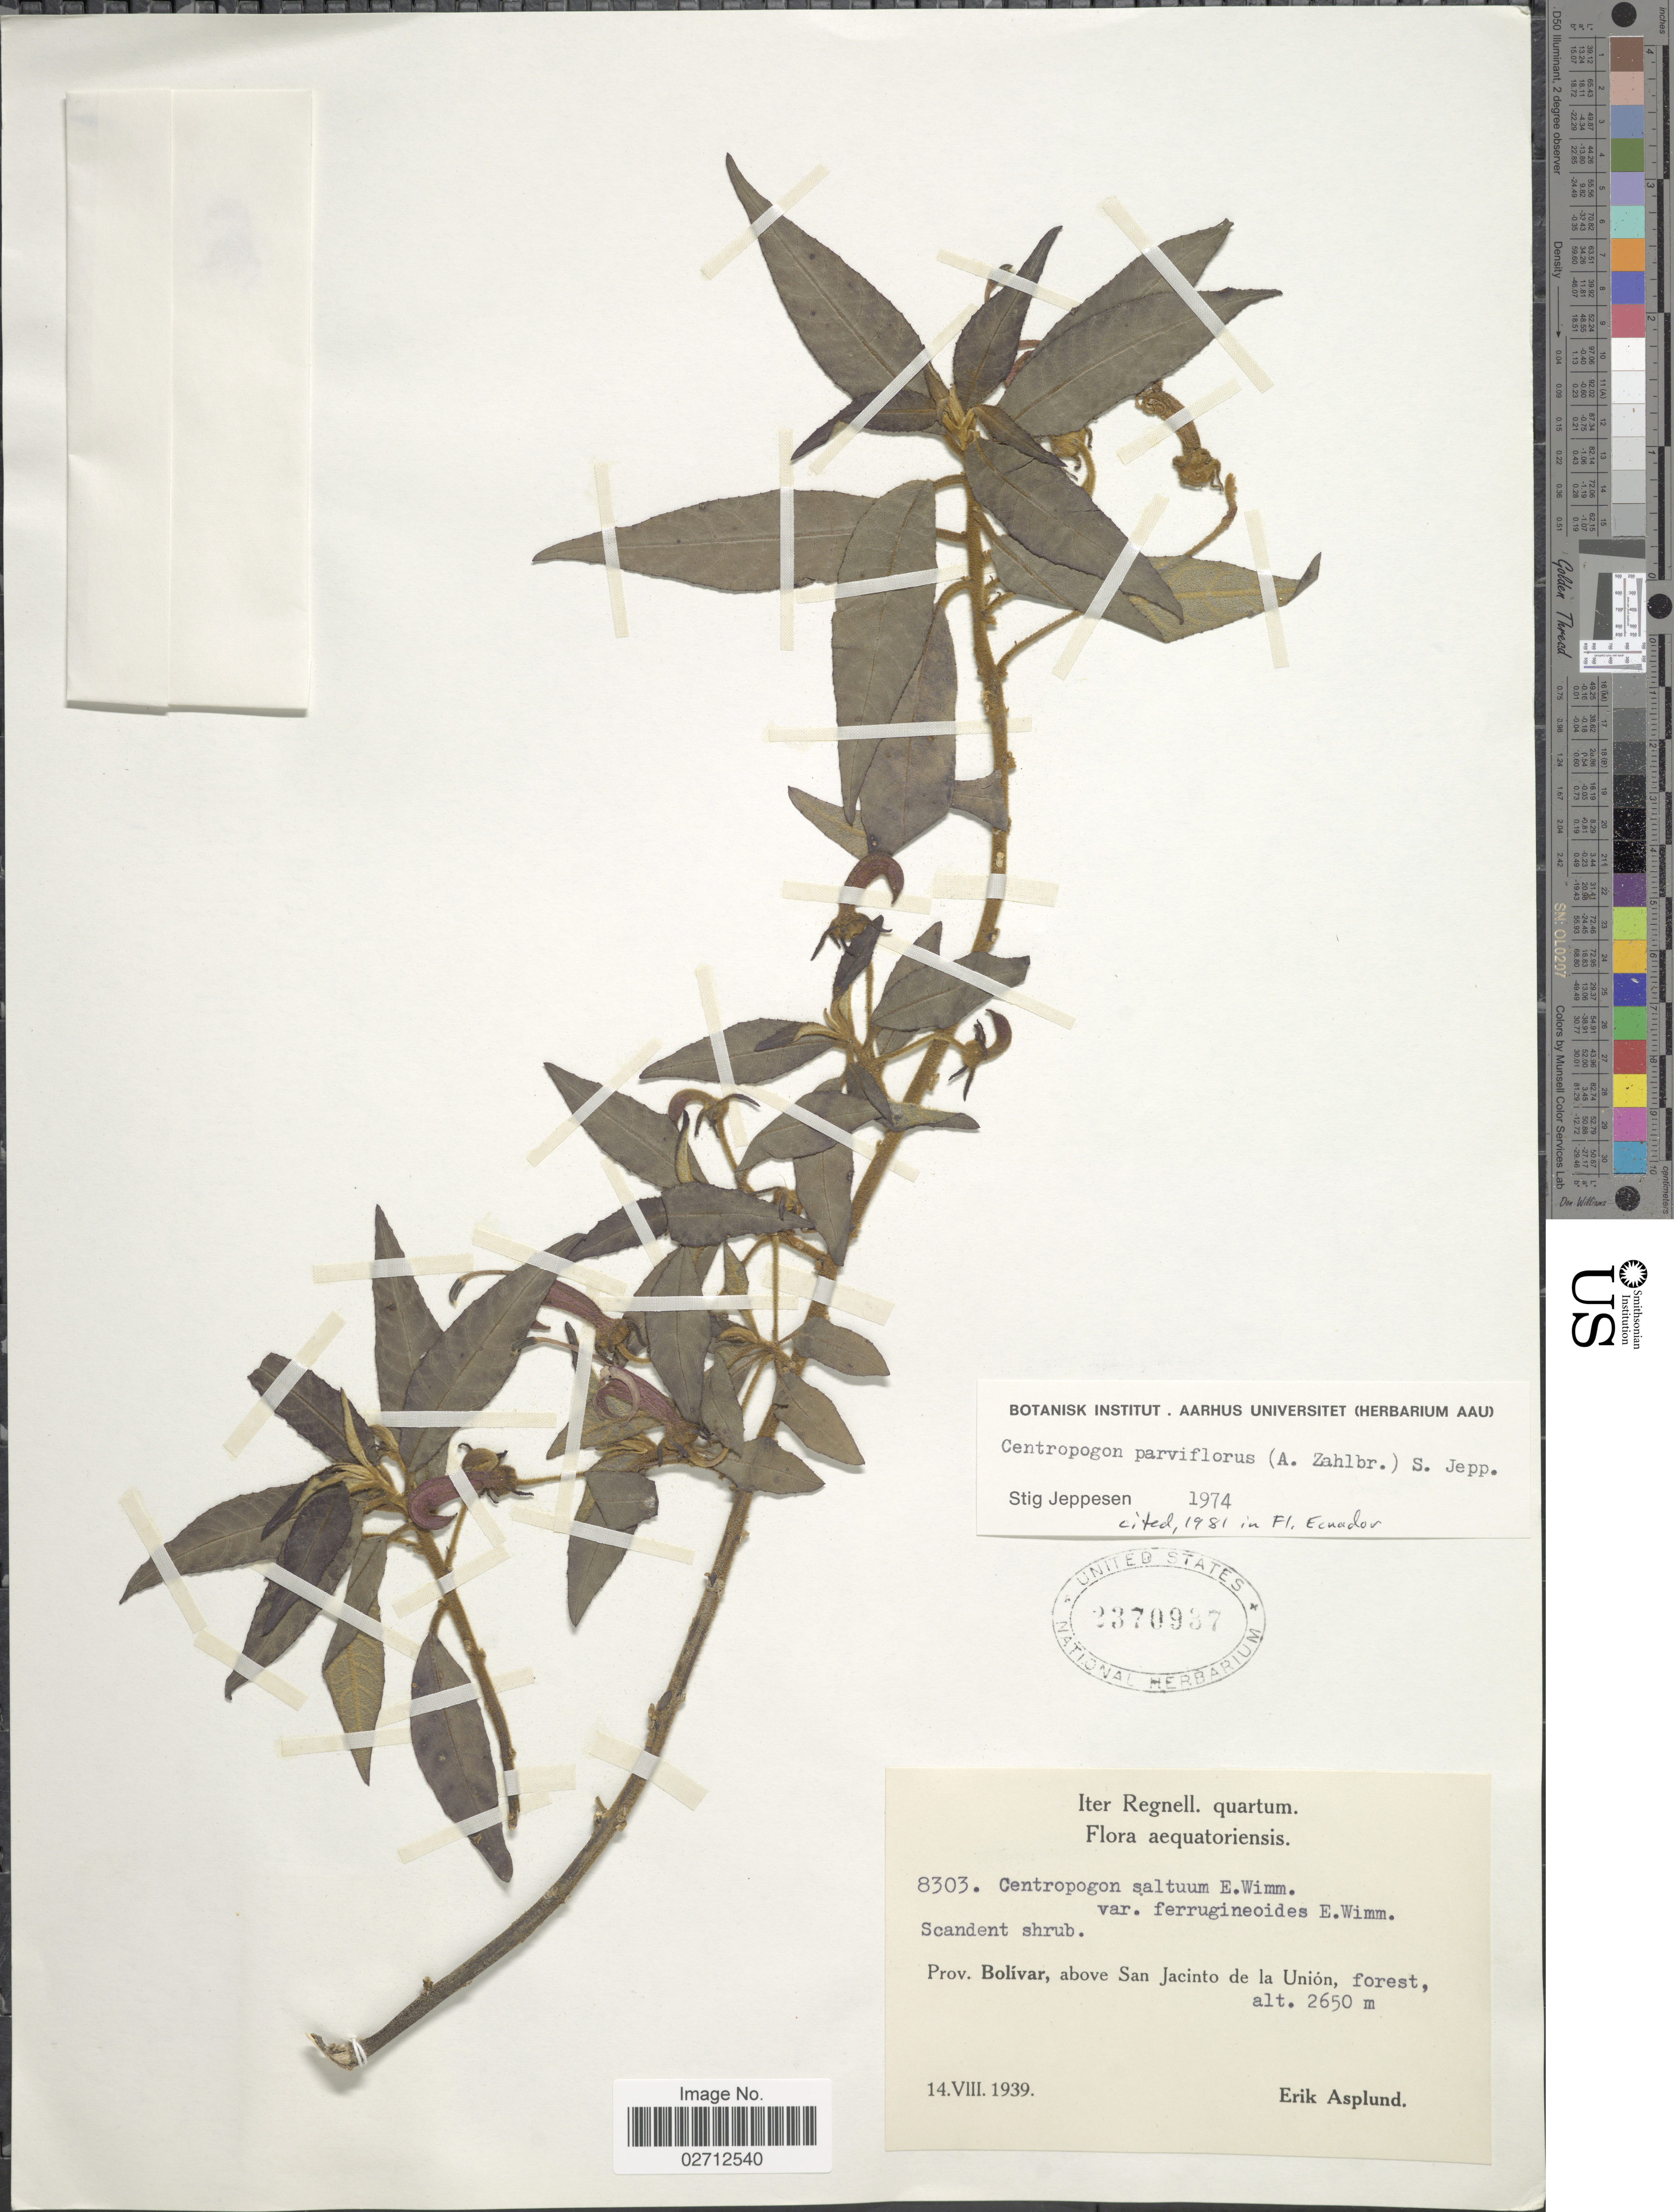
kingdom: Plantae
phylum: Tracheophyta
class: Magnoliopsida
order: Asterales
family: Campanulaceae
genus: Centropogon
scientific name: Centropogon parviflorus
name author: (Zahlbr.) Jeppesen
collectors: E. Asplund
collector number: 8300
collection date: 1939-08-14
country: Ecuador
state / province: Bolívar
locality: Above San Jacinto de la Unión, forest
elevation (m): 2650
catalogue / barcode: US 2370937